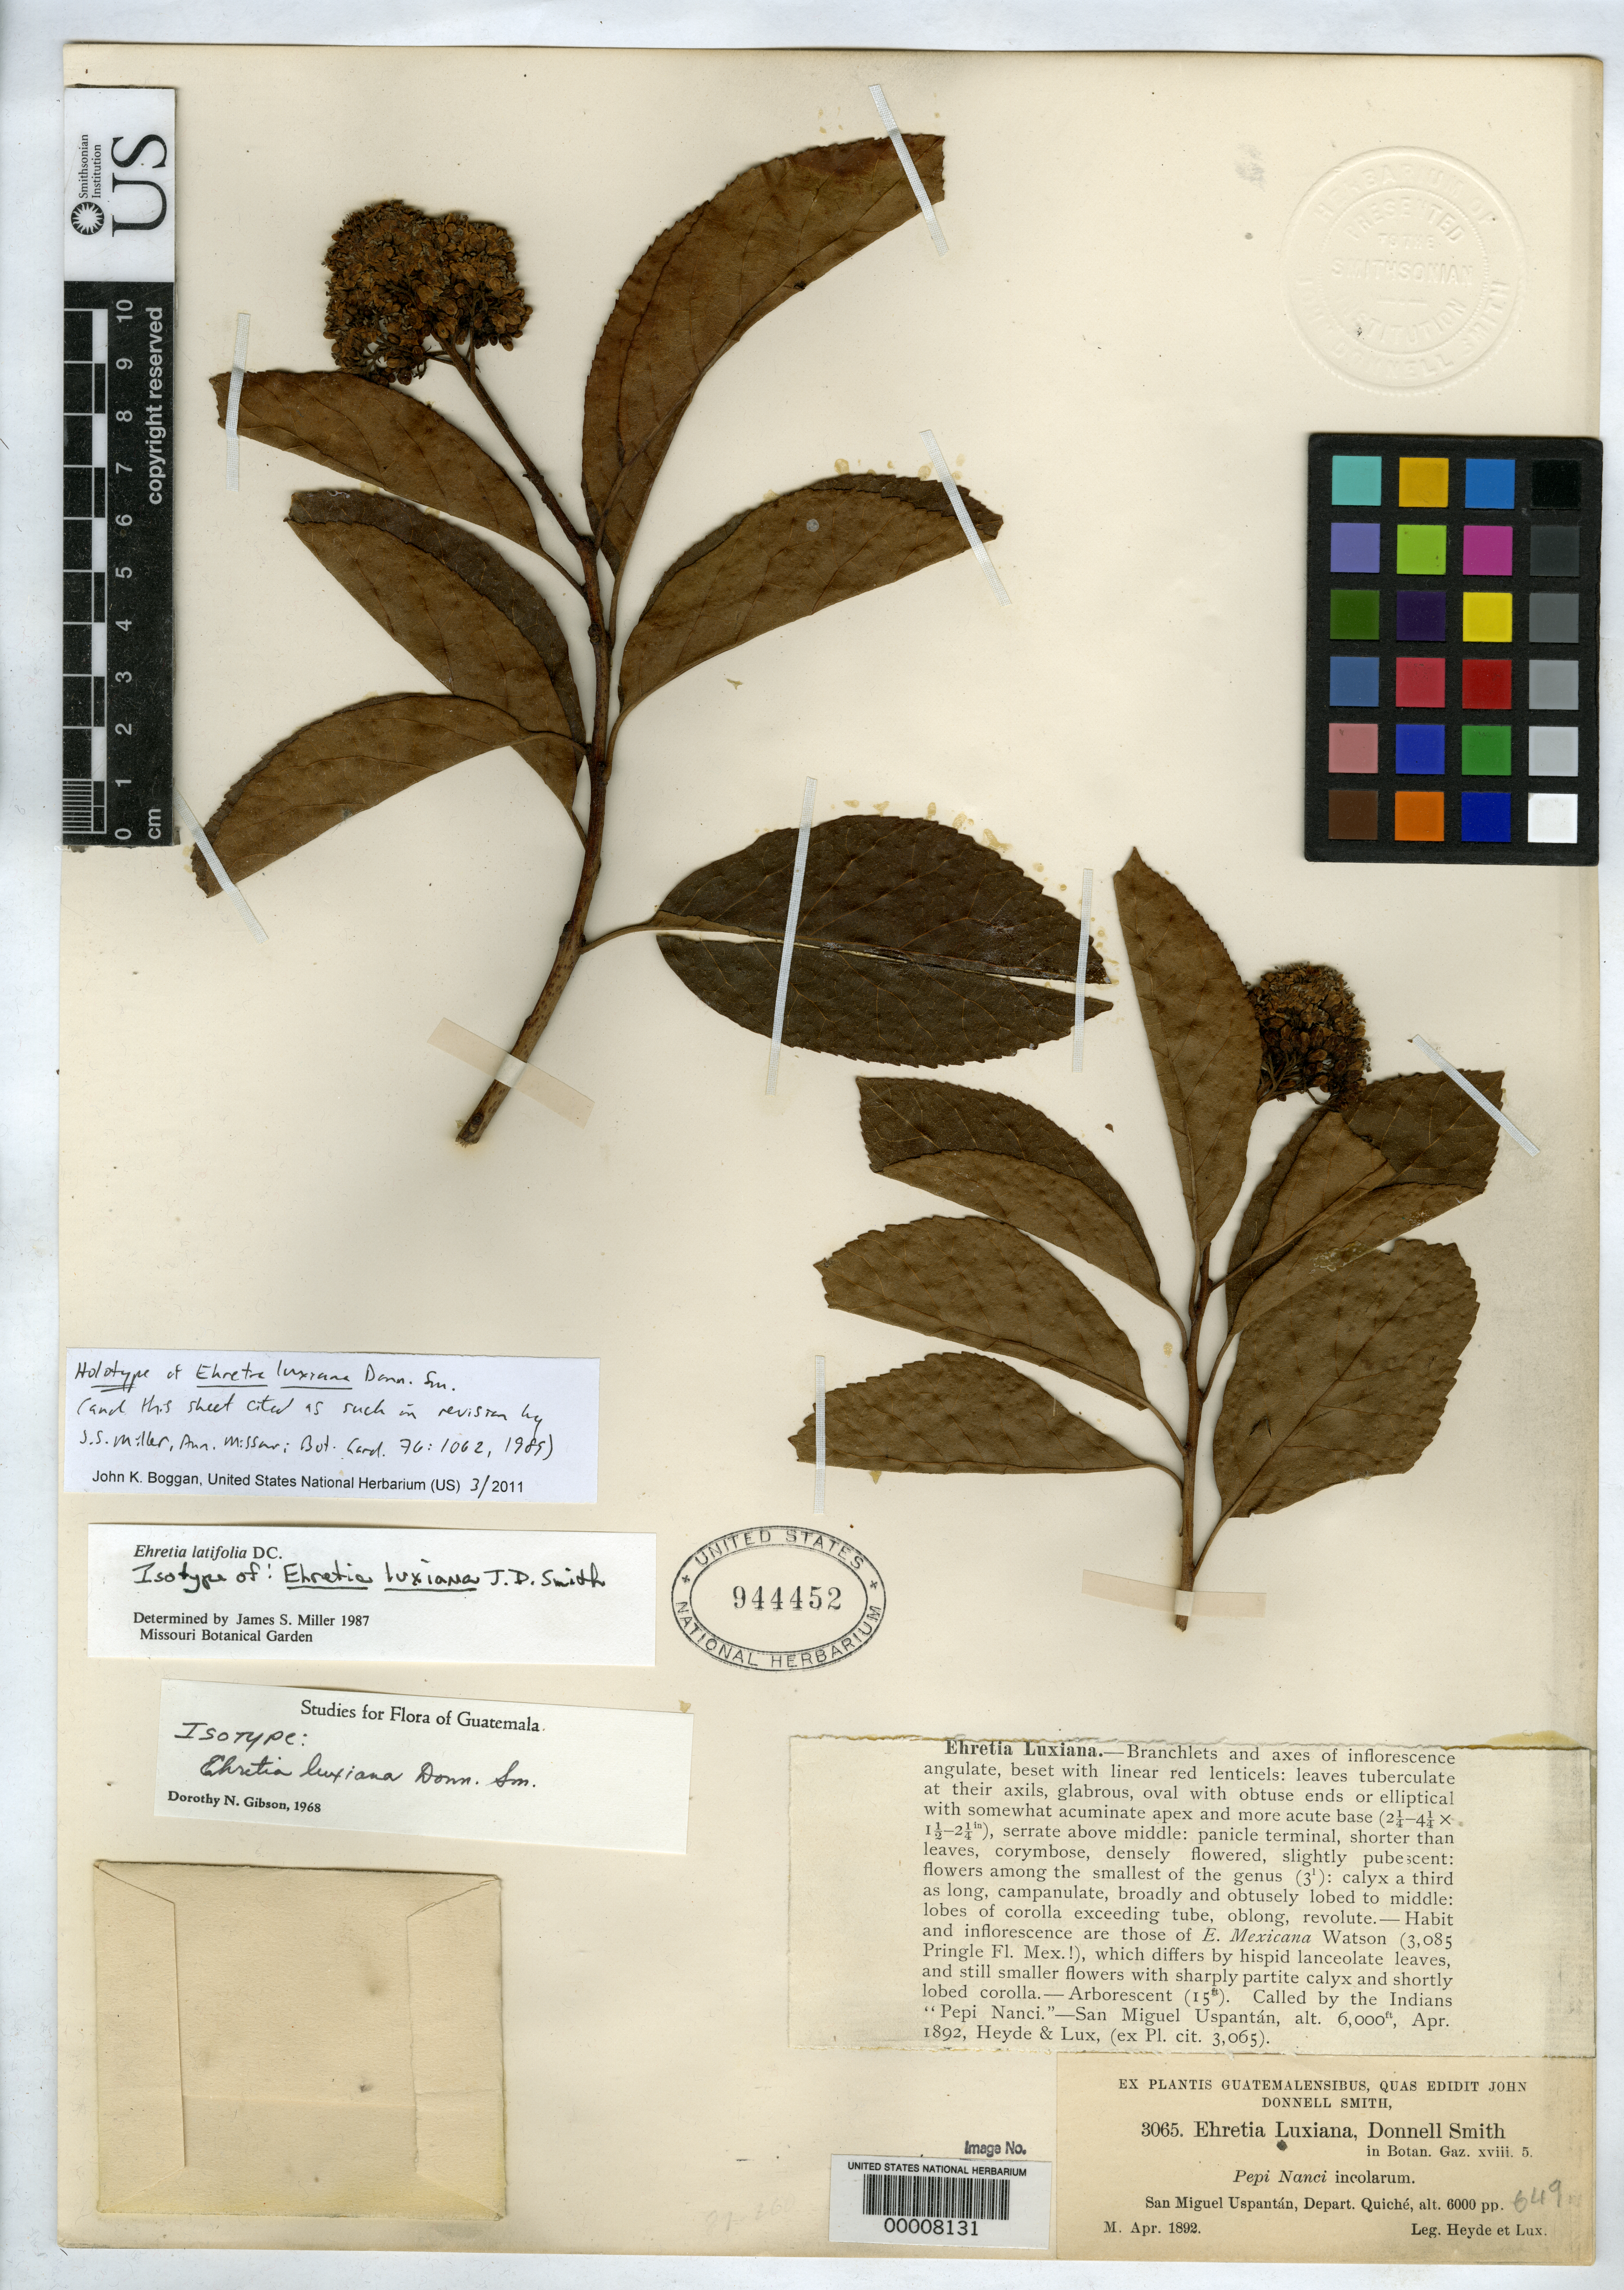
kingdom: Plantae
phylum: Tracheophyta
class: Magnoliopsida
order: Boraginales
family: Ehretiaceae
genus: Ehretia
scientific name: Ehretia luxiana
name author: Donn. Sm.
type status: Holotype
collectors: E. T. Heyde & E. Lux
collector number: J.D.S. 3065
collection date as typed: Apr 1892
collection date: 1892-04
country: Guatemala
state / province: El Quiché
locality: San Miguel Uspantán.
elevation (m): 1829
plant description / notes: This sheet (USNH 944452) annotated by Gibson (1968) and Miller (1987) as "isotype" but cited as holotype in revision by Miller (1989, Ann. Missouri Bot. Gard. 76: 1062).; Specimen ex John Donnell Smith herbarium.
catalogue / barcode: US 944452